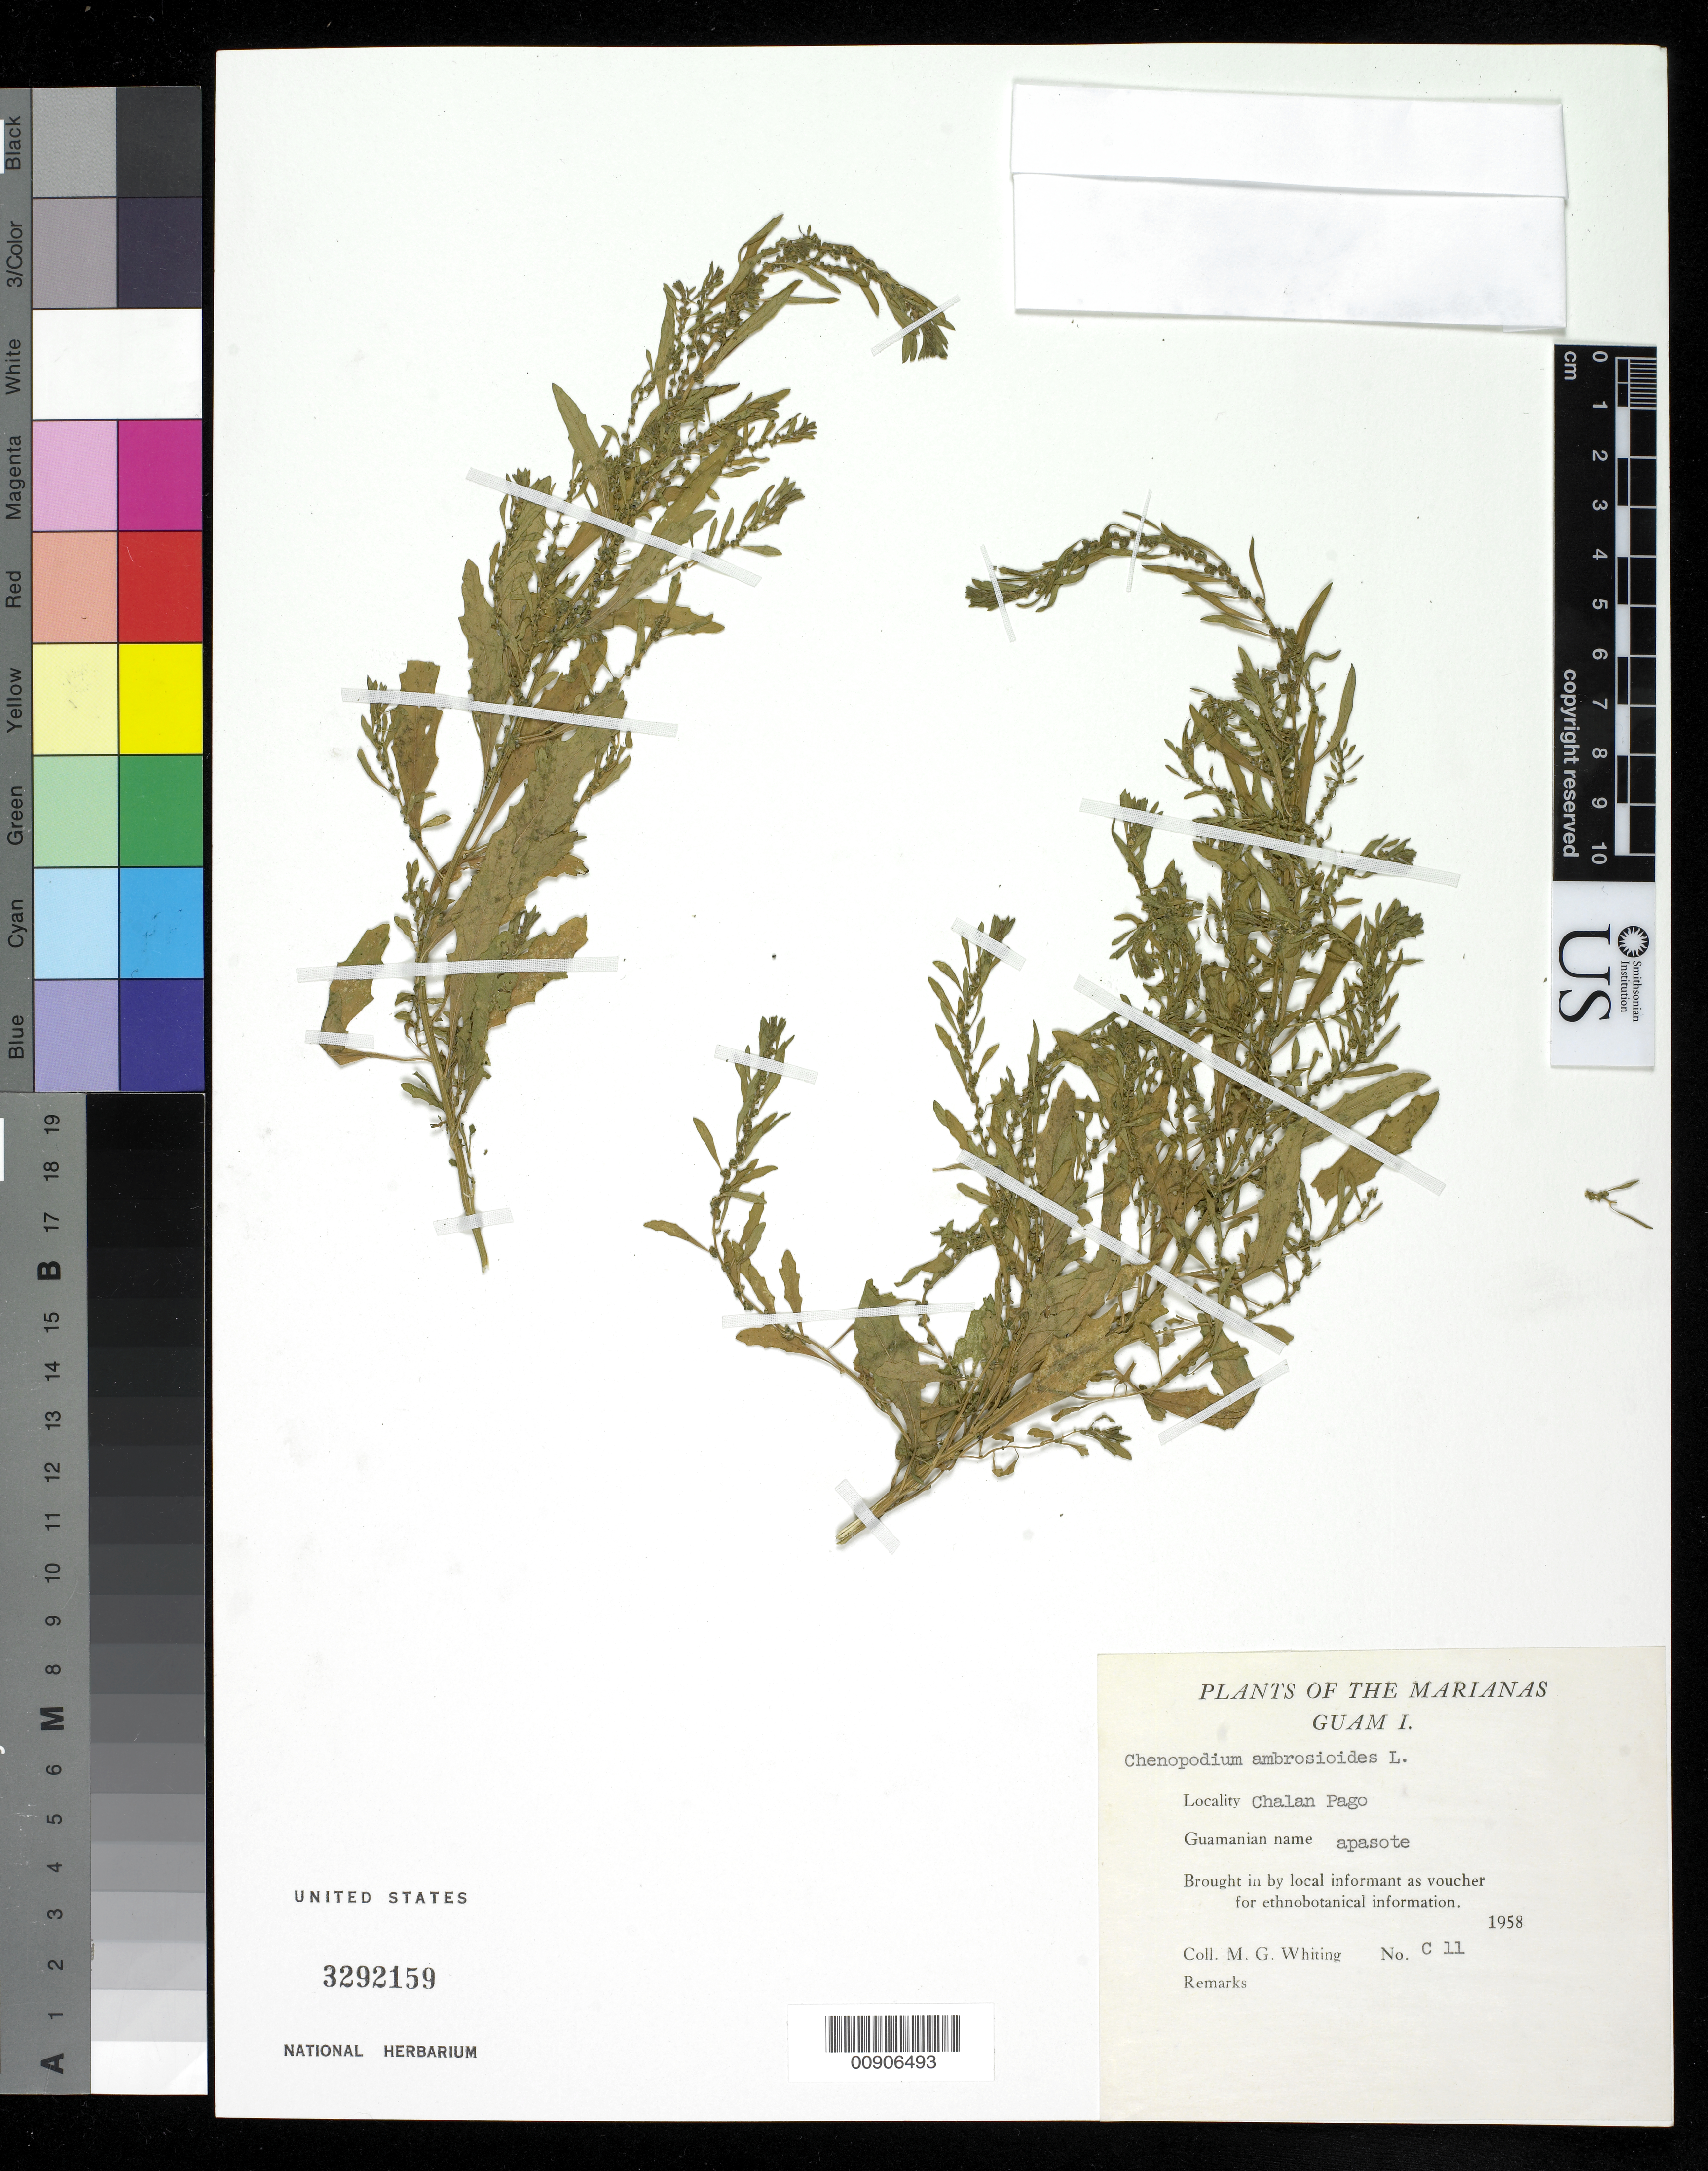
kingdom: Plantae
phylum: Tracheophyta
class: Magnoliopsida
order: Caryophyllales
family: Amaranthaceae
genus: Dysphania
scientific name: Dysphania ambrosioides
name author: (L.) Mosyakin & Clemants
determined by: Wagner, W. L., (BOT), Smithsonian Institution - National Museum of Natural History (UNITED STATES)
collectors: M. Whiting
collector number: C 11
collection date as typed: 1958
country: Guam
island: Guam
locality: Chalan Pago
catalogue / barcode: US 3292159